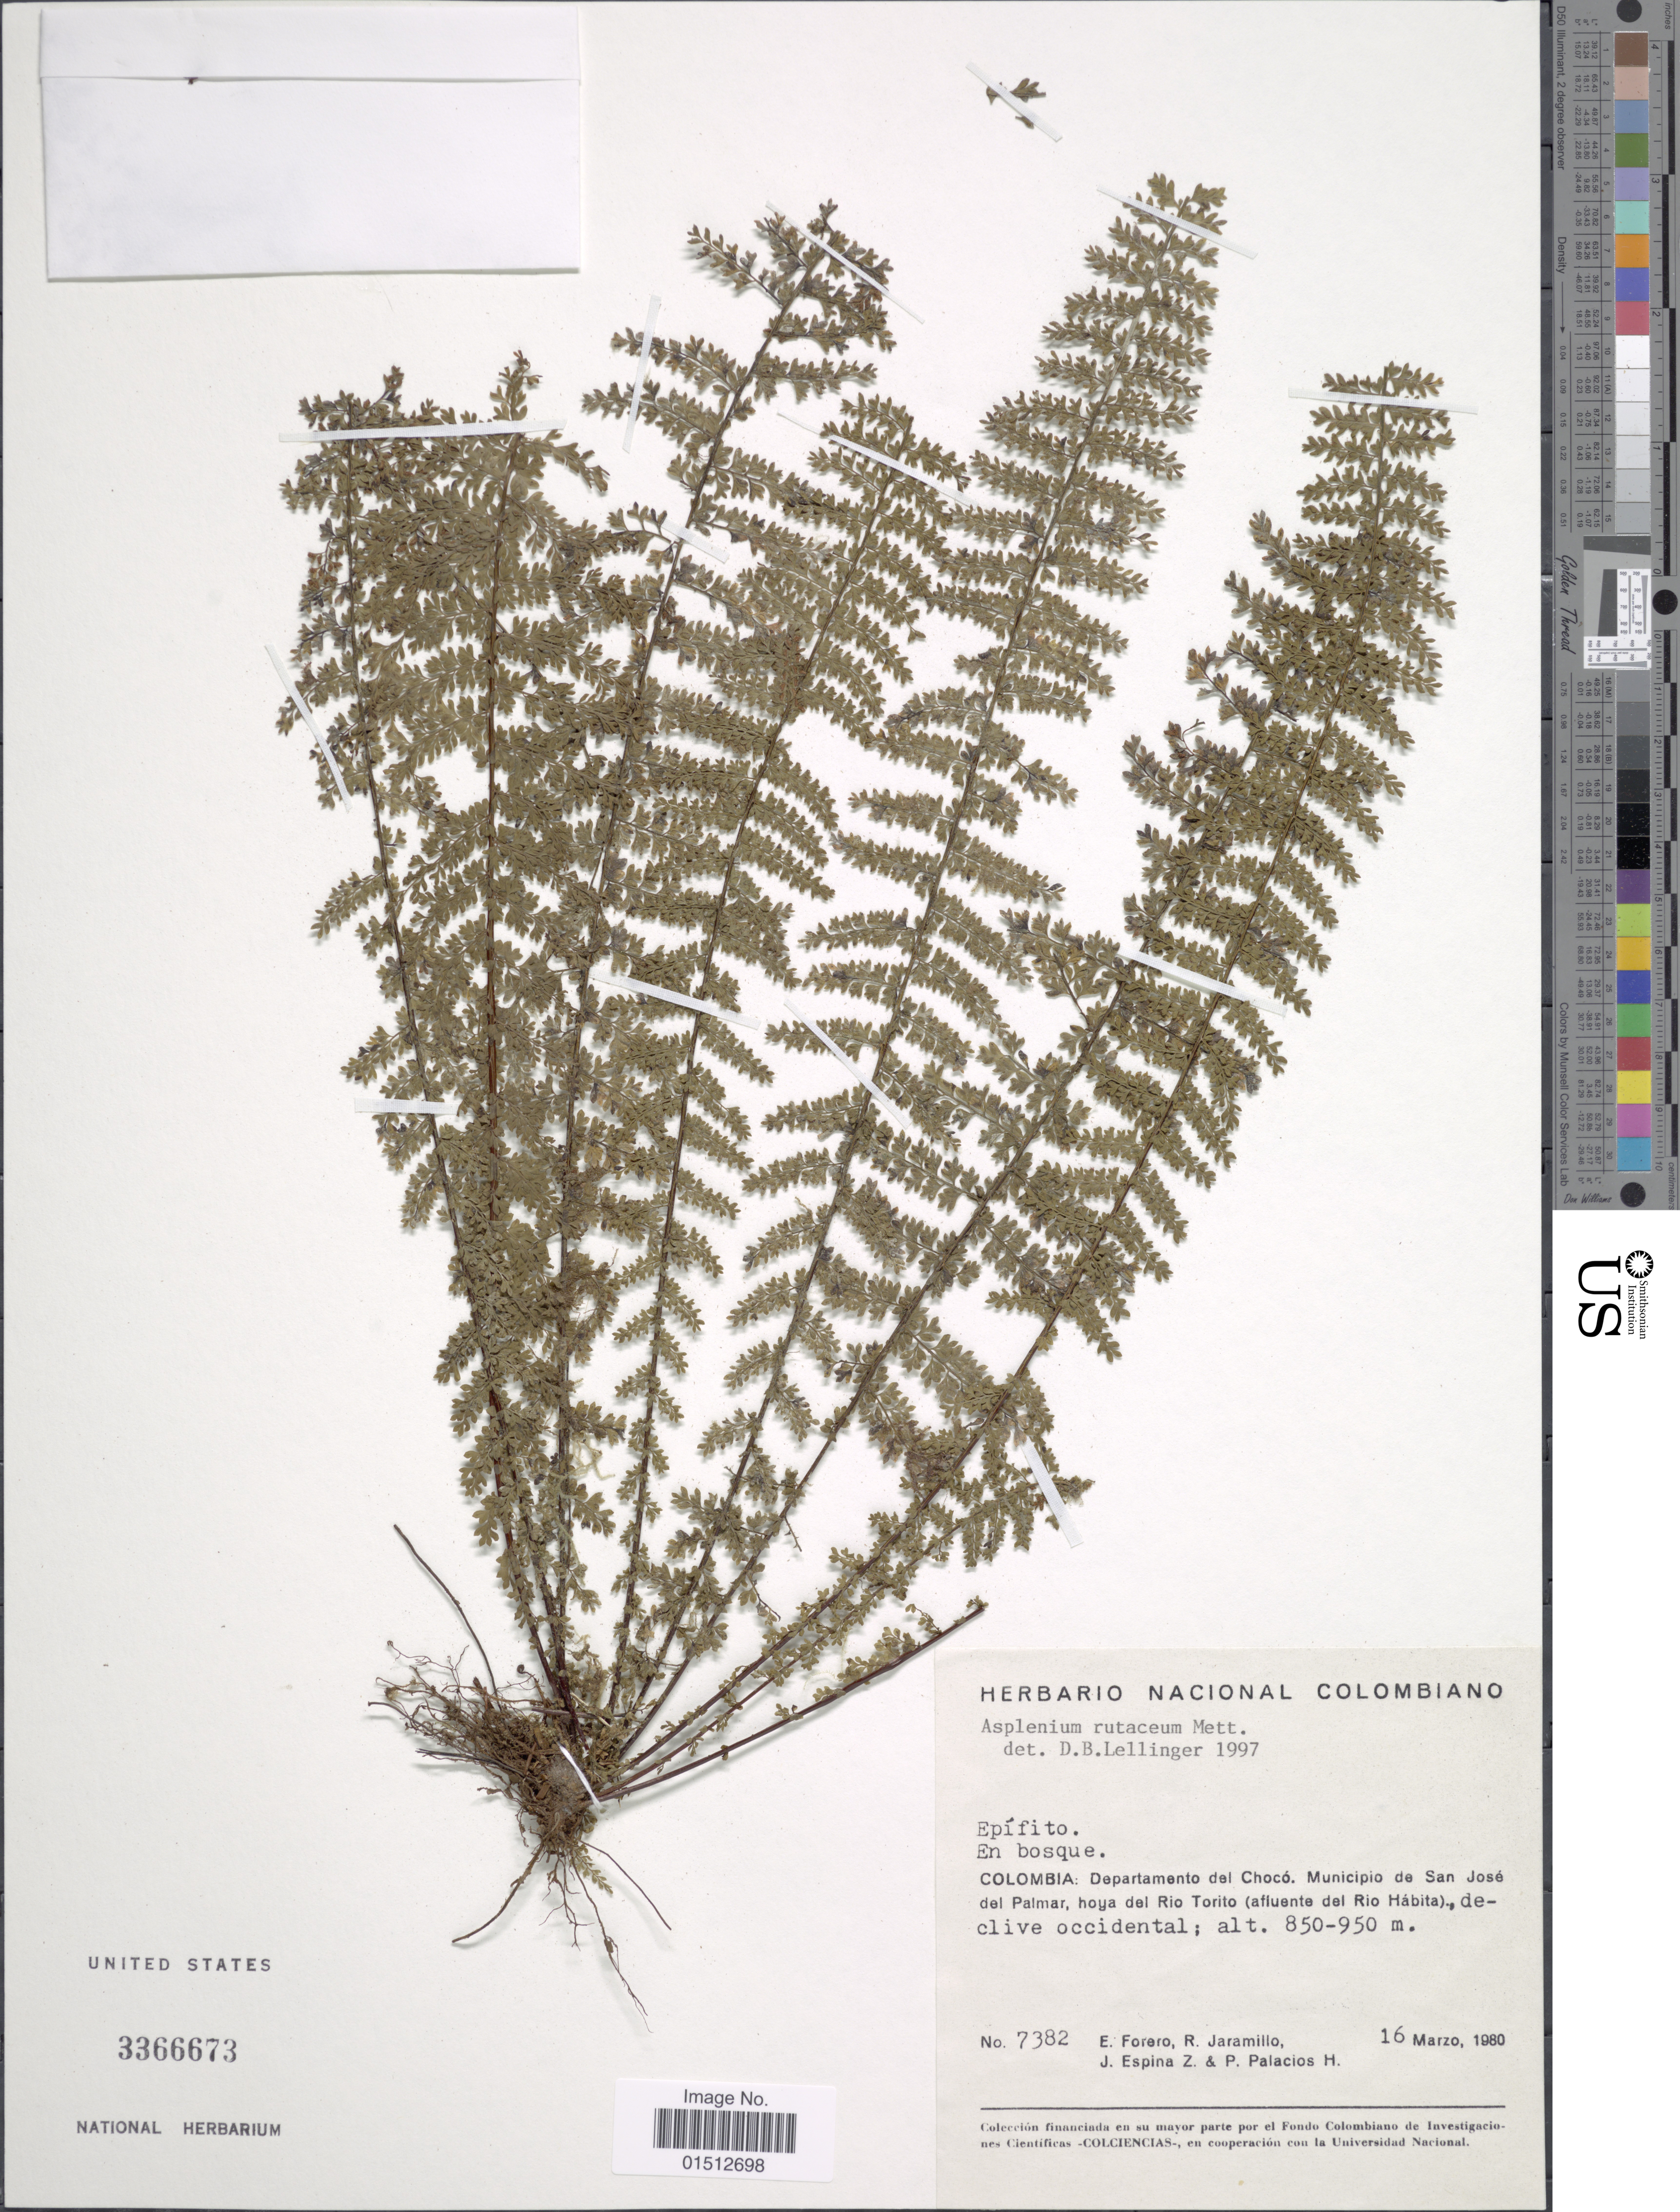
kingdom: Plantae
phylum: Tracheophyta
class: Polypodiopsida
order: Polypodiales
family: Aspleniaceae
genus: Asplenium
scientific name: Asplenium rutaceum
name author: (Willd.) Mett.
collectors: E. Forero, R. Jaramillo M., J. Espina Z. & P. Palacios H.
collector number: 7382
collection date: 1980-03-16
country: Colombia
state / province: Chocó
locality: Colombia: Departamento del Choco. Municipio de San Jose del Palmar, hoya del Rio Torito (affluente del Rio Habita).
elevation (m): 850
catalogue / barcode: US 3366673